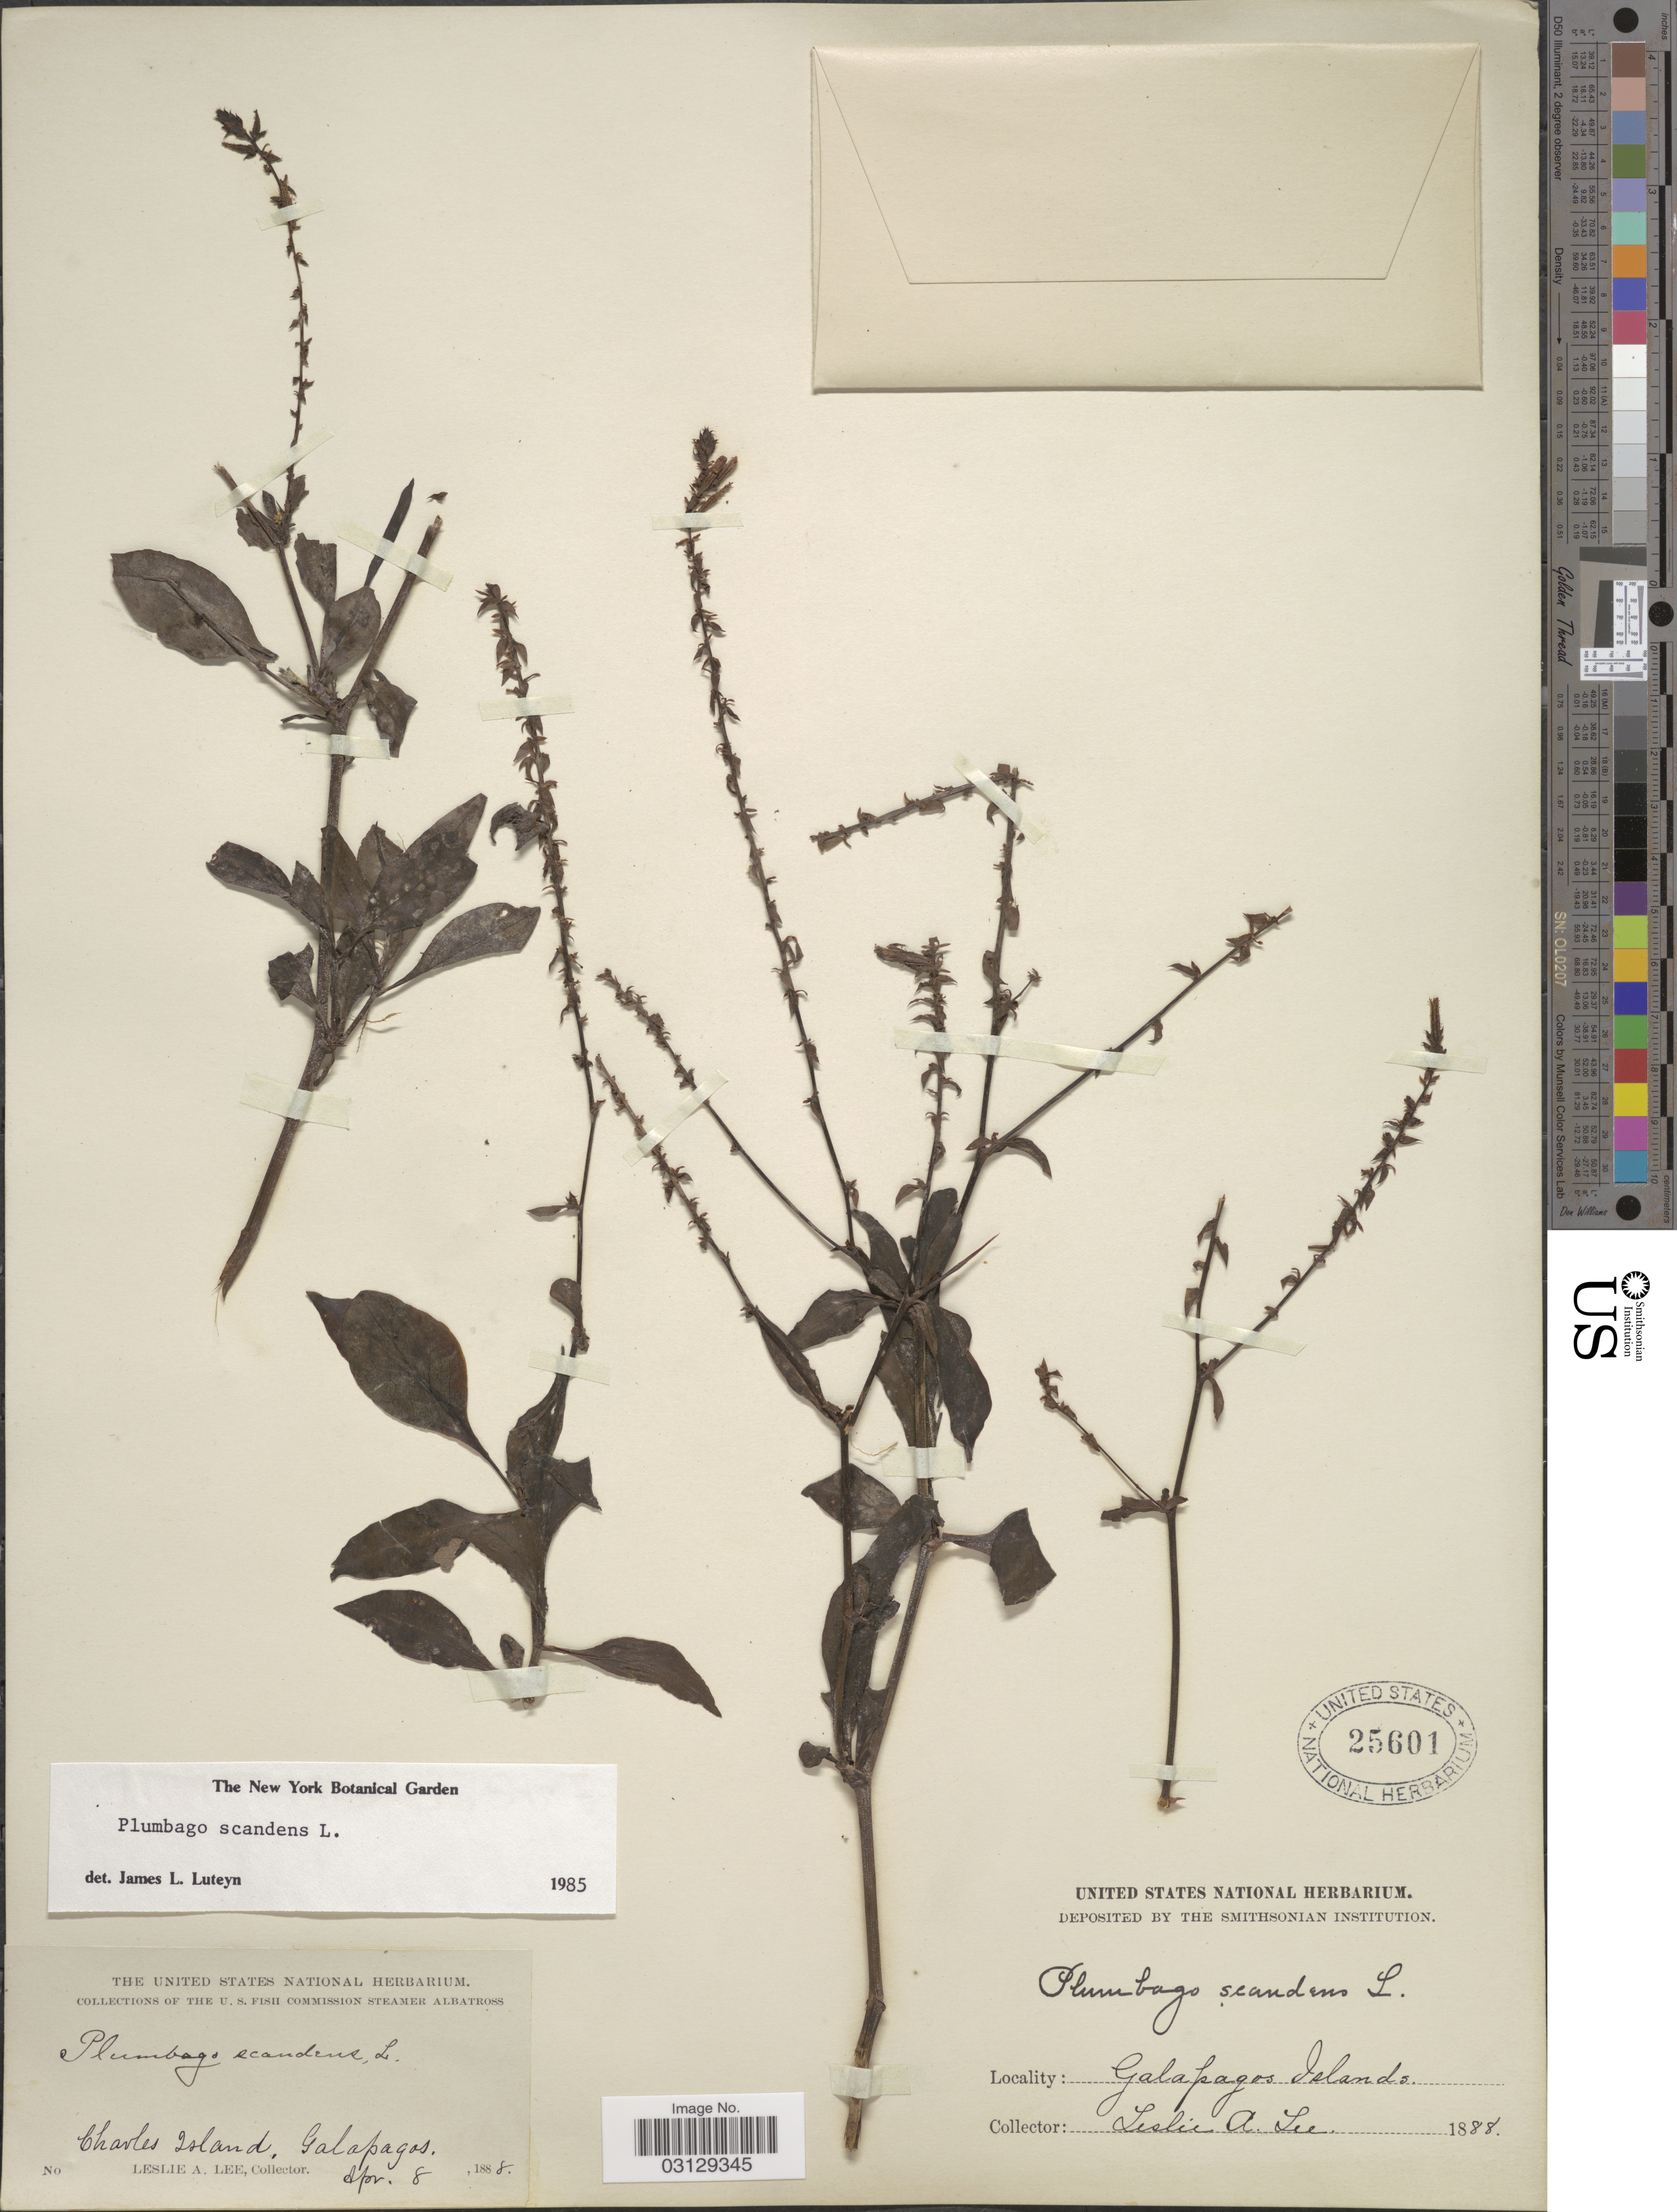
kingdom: Plantae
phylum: Tracheophyta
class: Magnoliopsida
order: Caryophyllales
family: Plumbaginaceae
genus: Plumbago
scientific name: Plumbago scandens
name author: L.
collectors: L. Lee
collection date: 1888-04-08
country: Ecuador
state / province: Colón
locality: Charles Island. Galapagos Islands.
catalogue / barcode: US 25601